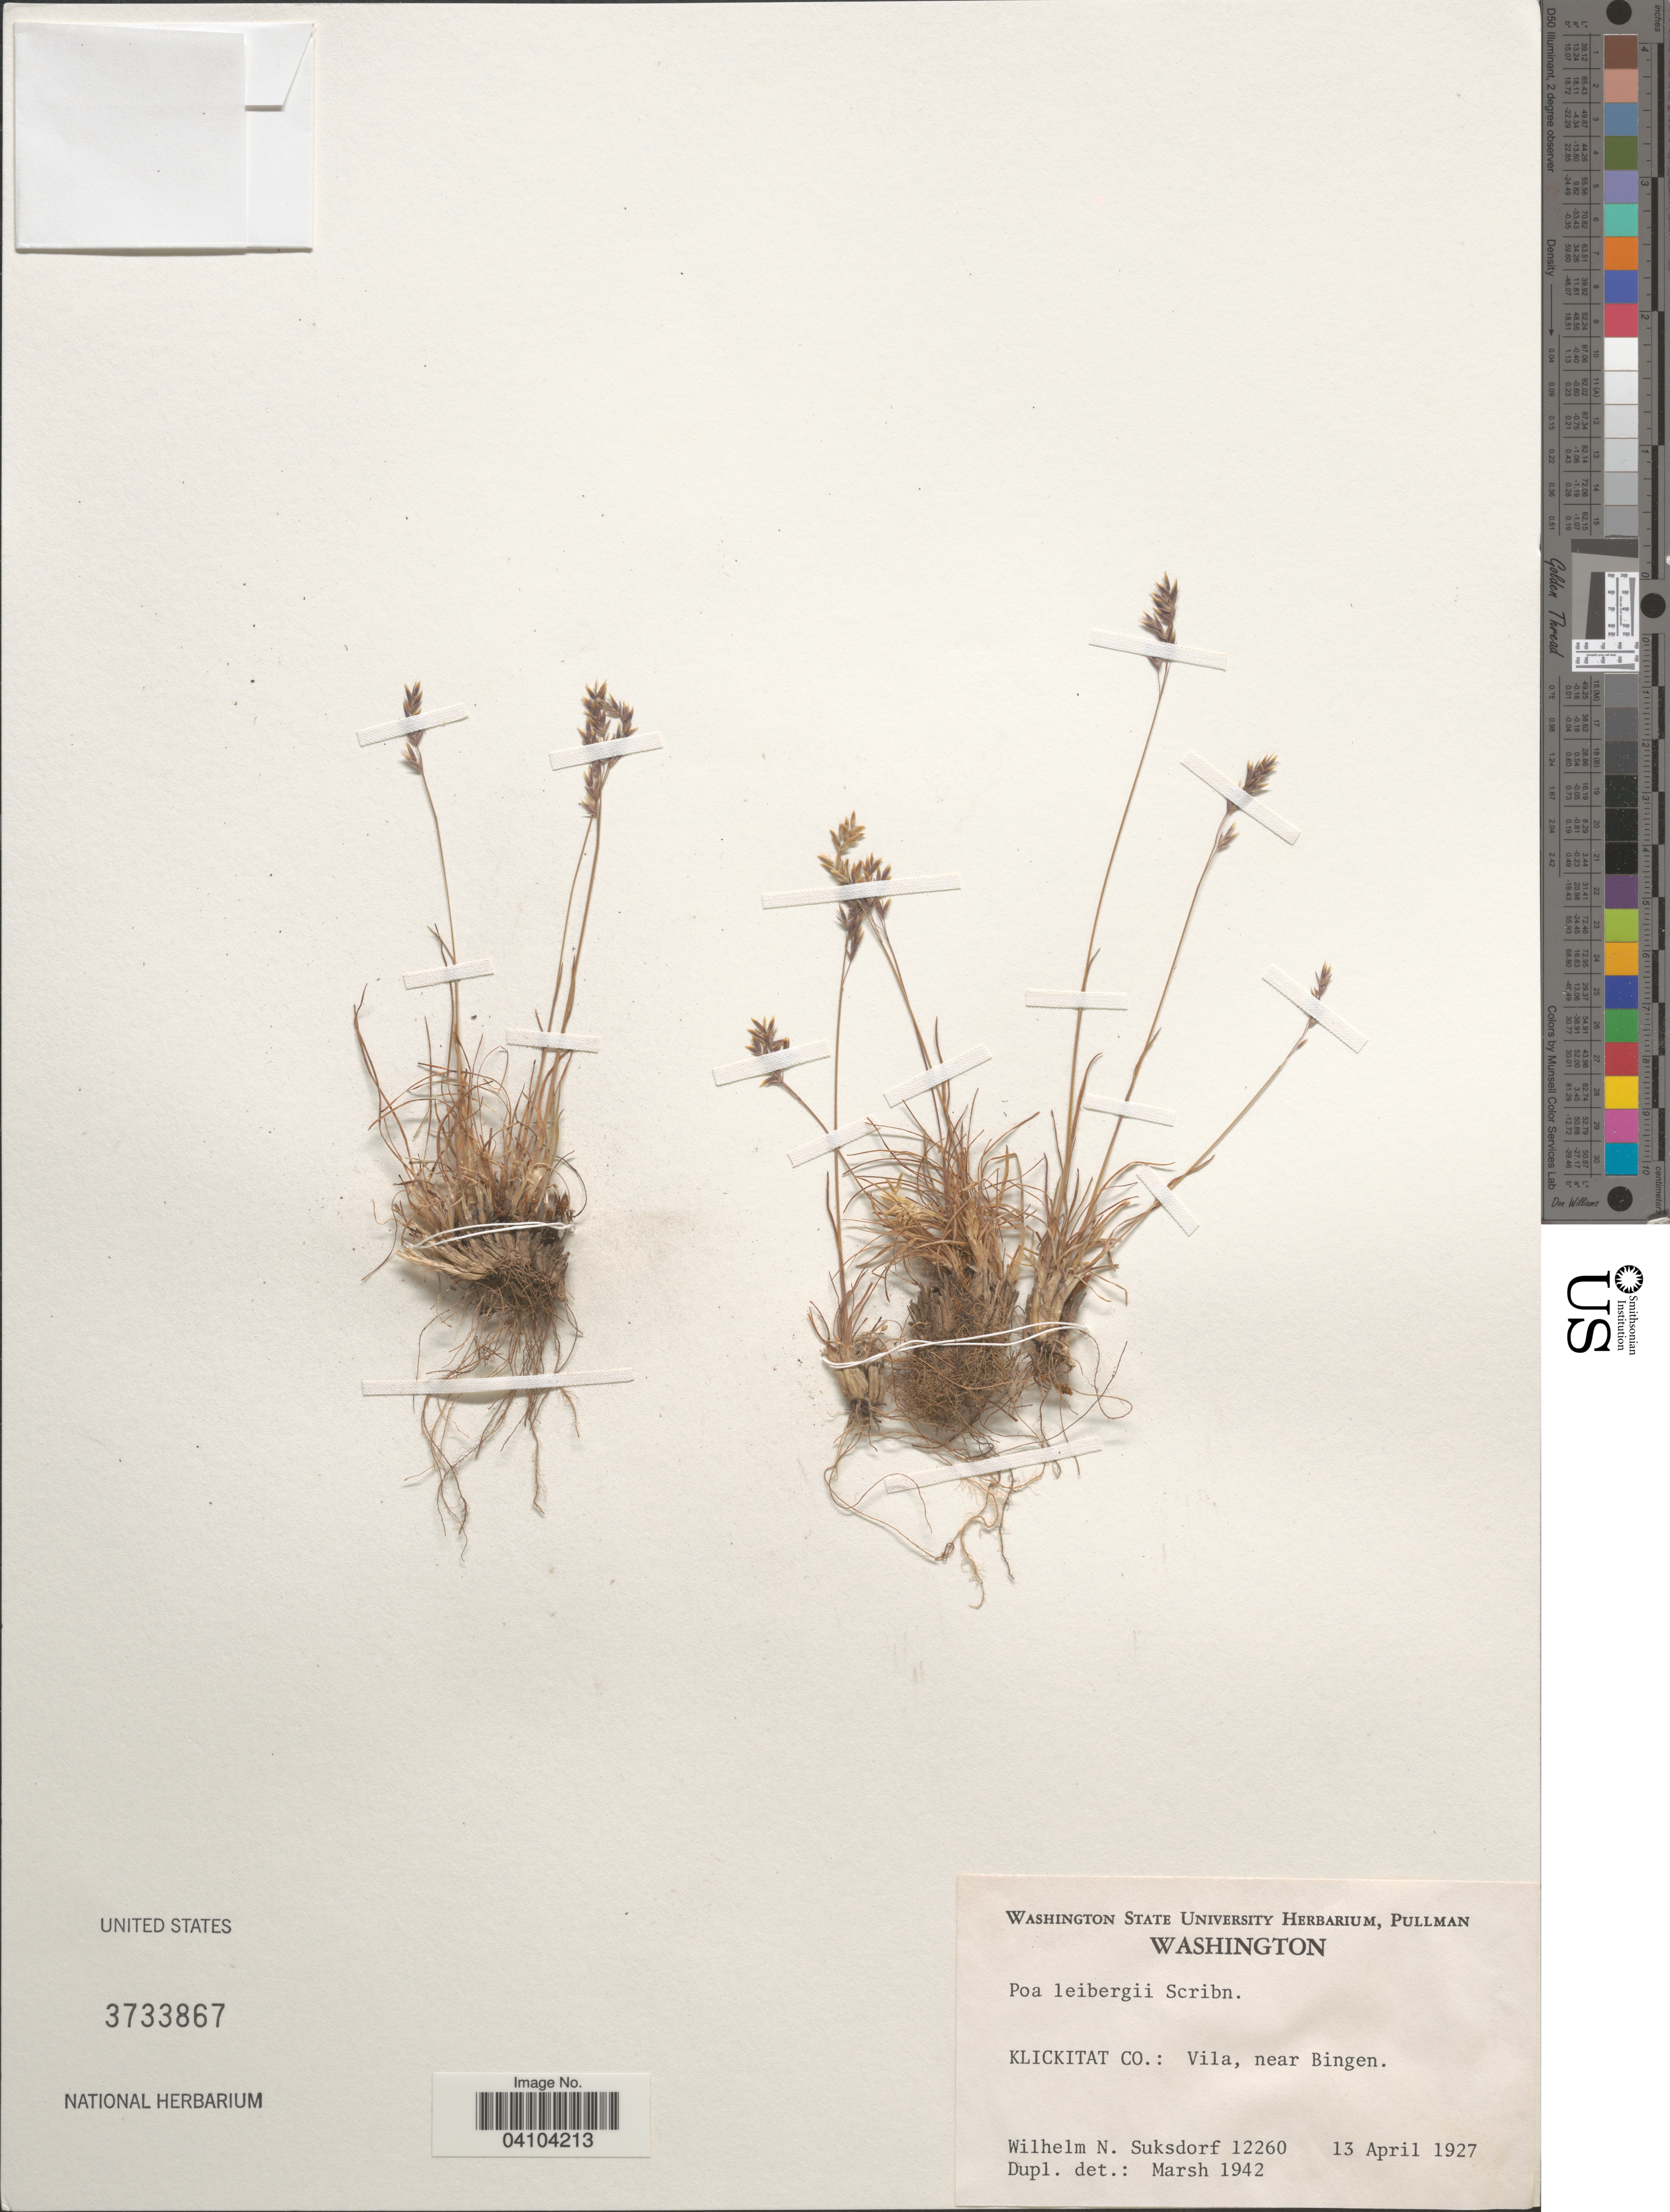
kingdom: Plantae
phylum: Tracheophyta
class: Liliopsida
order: Poales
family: Poaceae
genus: Poa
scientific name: Poa leibergii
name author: Scribn.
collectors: W. N. Suksdorf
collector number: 12260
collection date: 1927-04-13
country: United States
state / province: Washington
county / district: Klickitat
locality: Klickitat Co.: Vila, near Bingen.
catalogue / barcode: US 3733867